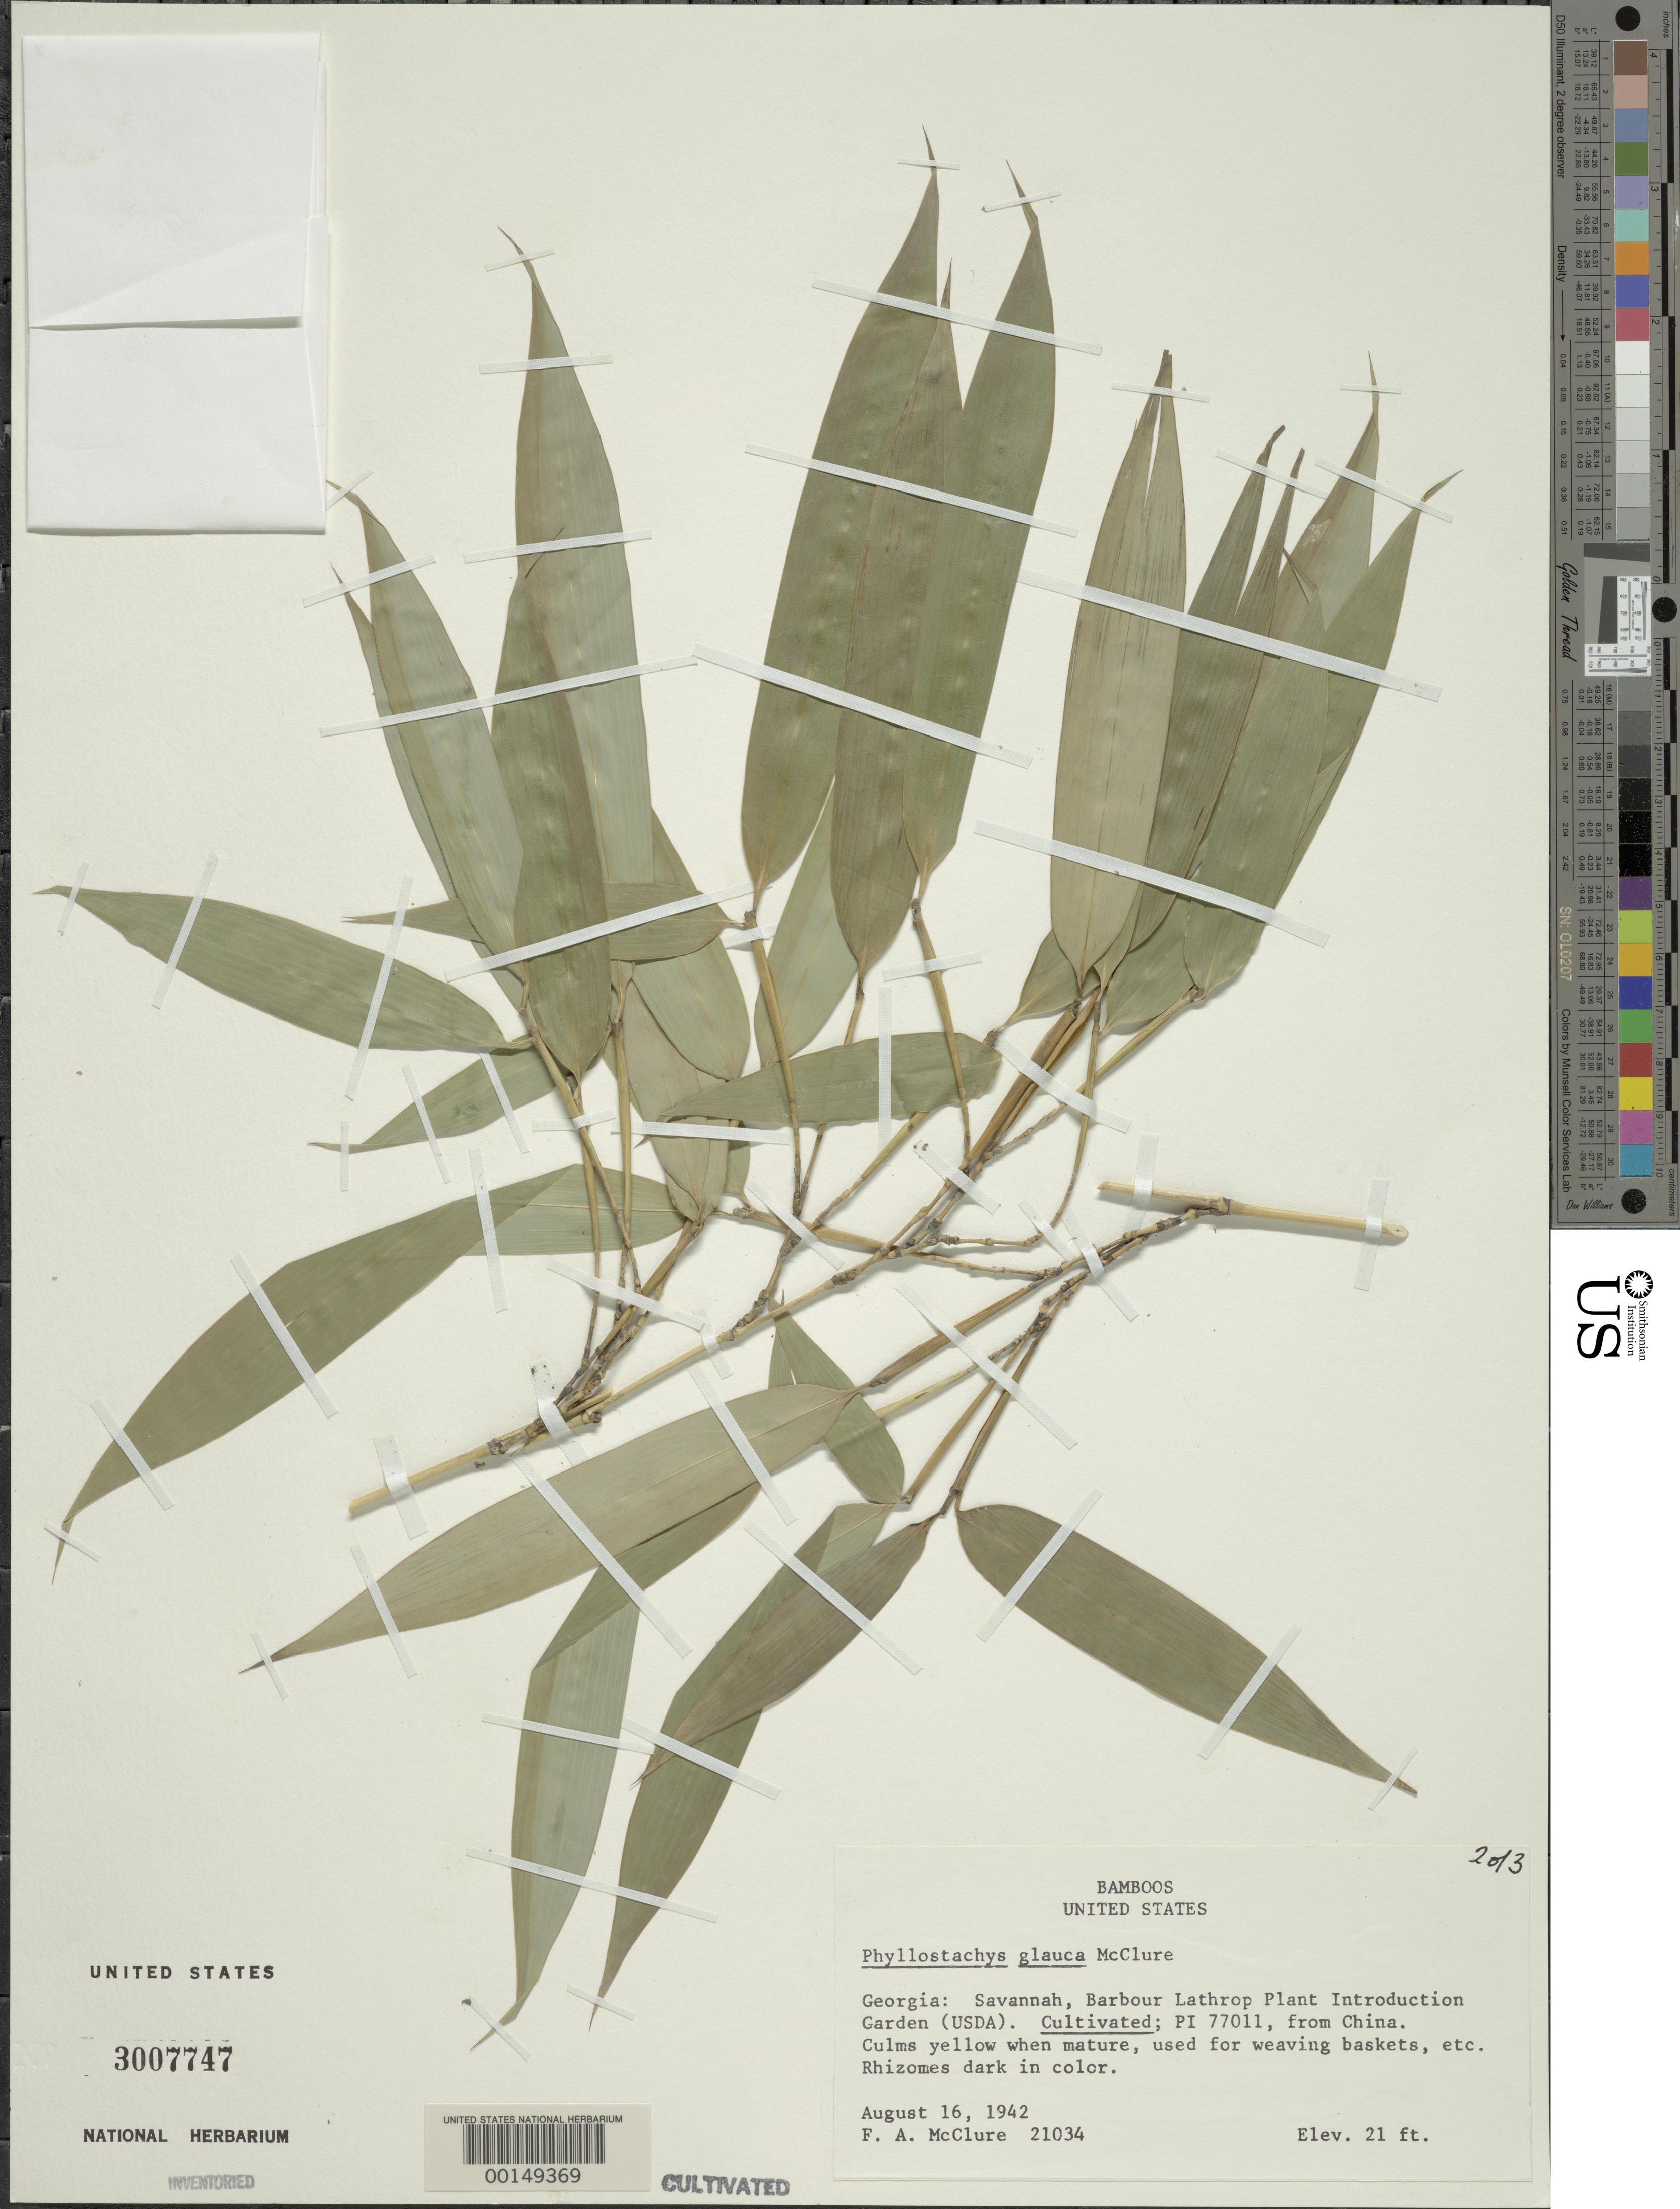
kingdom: Plantae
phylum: Tracheophyta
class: Liliopsida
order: Poales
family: Poaceae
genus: Phyllostachys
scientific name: Phyllostachys glauca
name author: McClure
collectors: F. A. McClure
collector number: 21034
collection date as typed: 16 Aug 1942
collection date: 1942-08-16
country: United States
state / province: Georgia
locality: Savannah, barbour lathrop p.i. garden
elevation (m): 6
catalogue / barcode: US 3007747